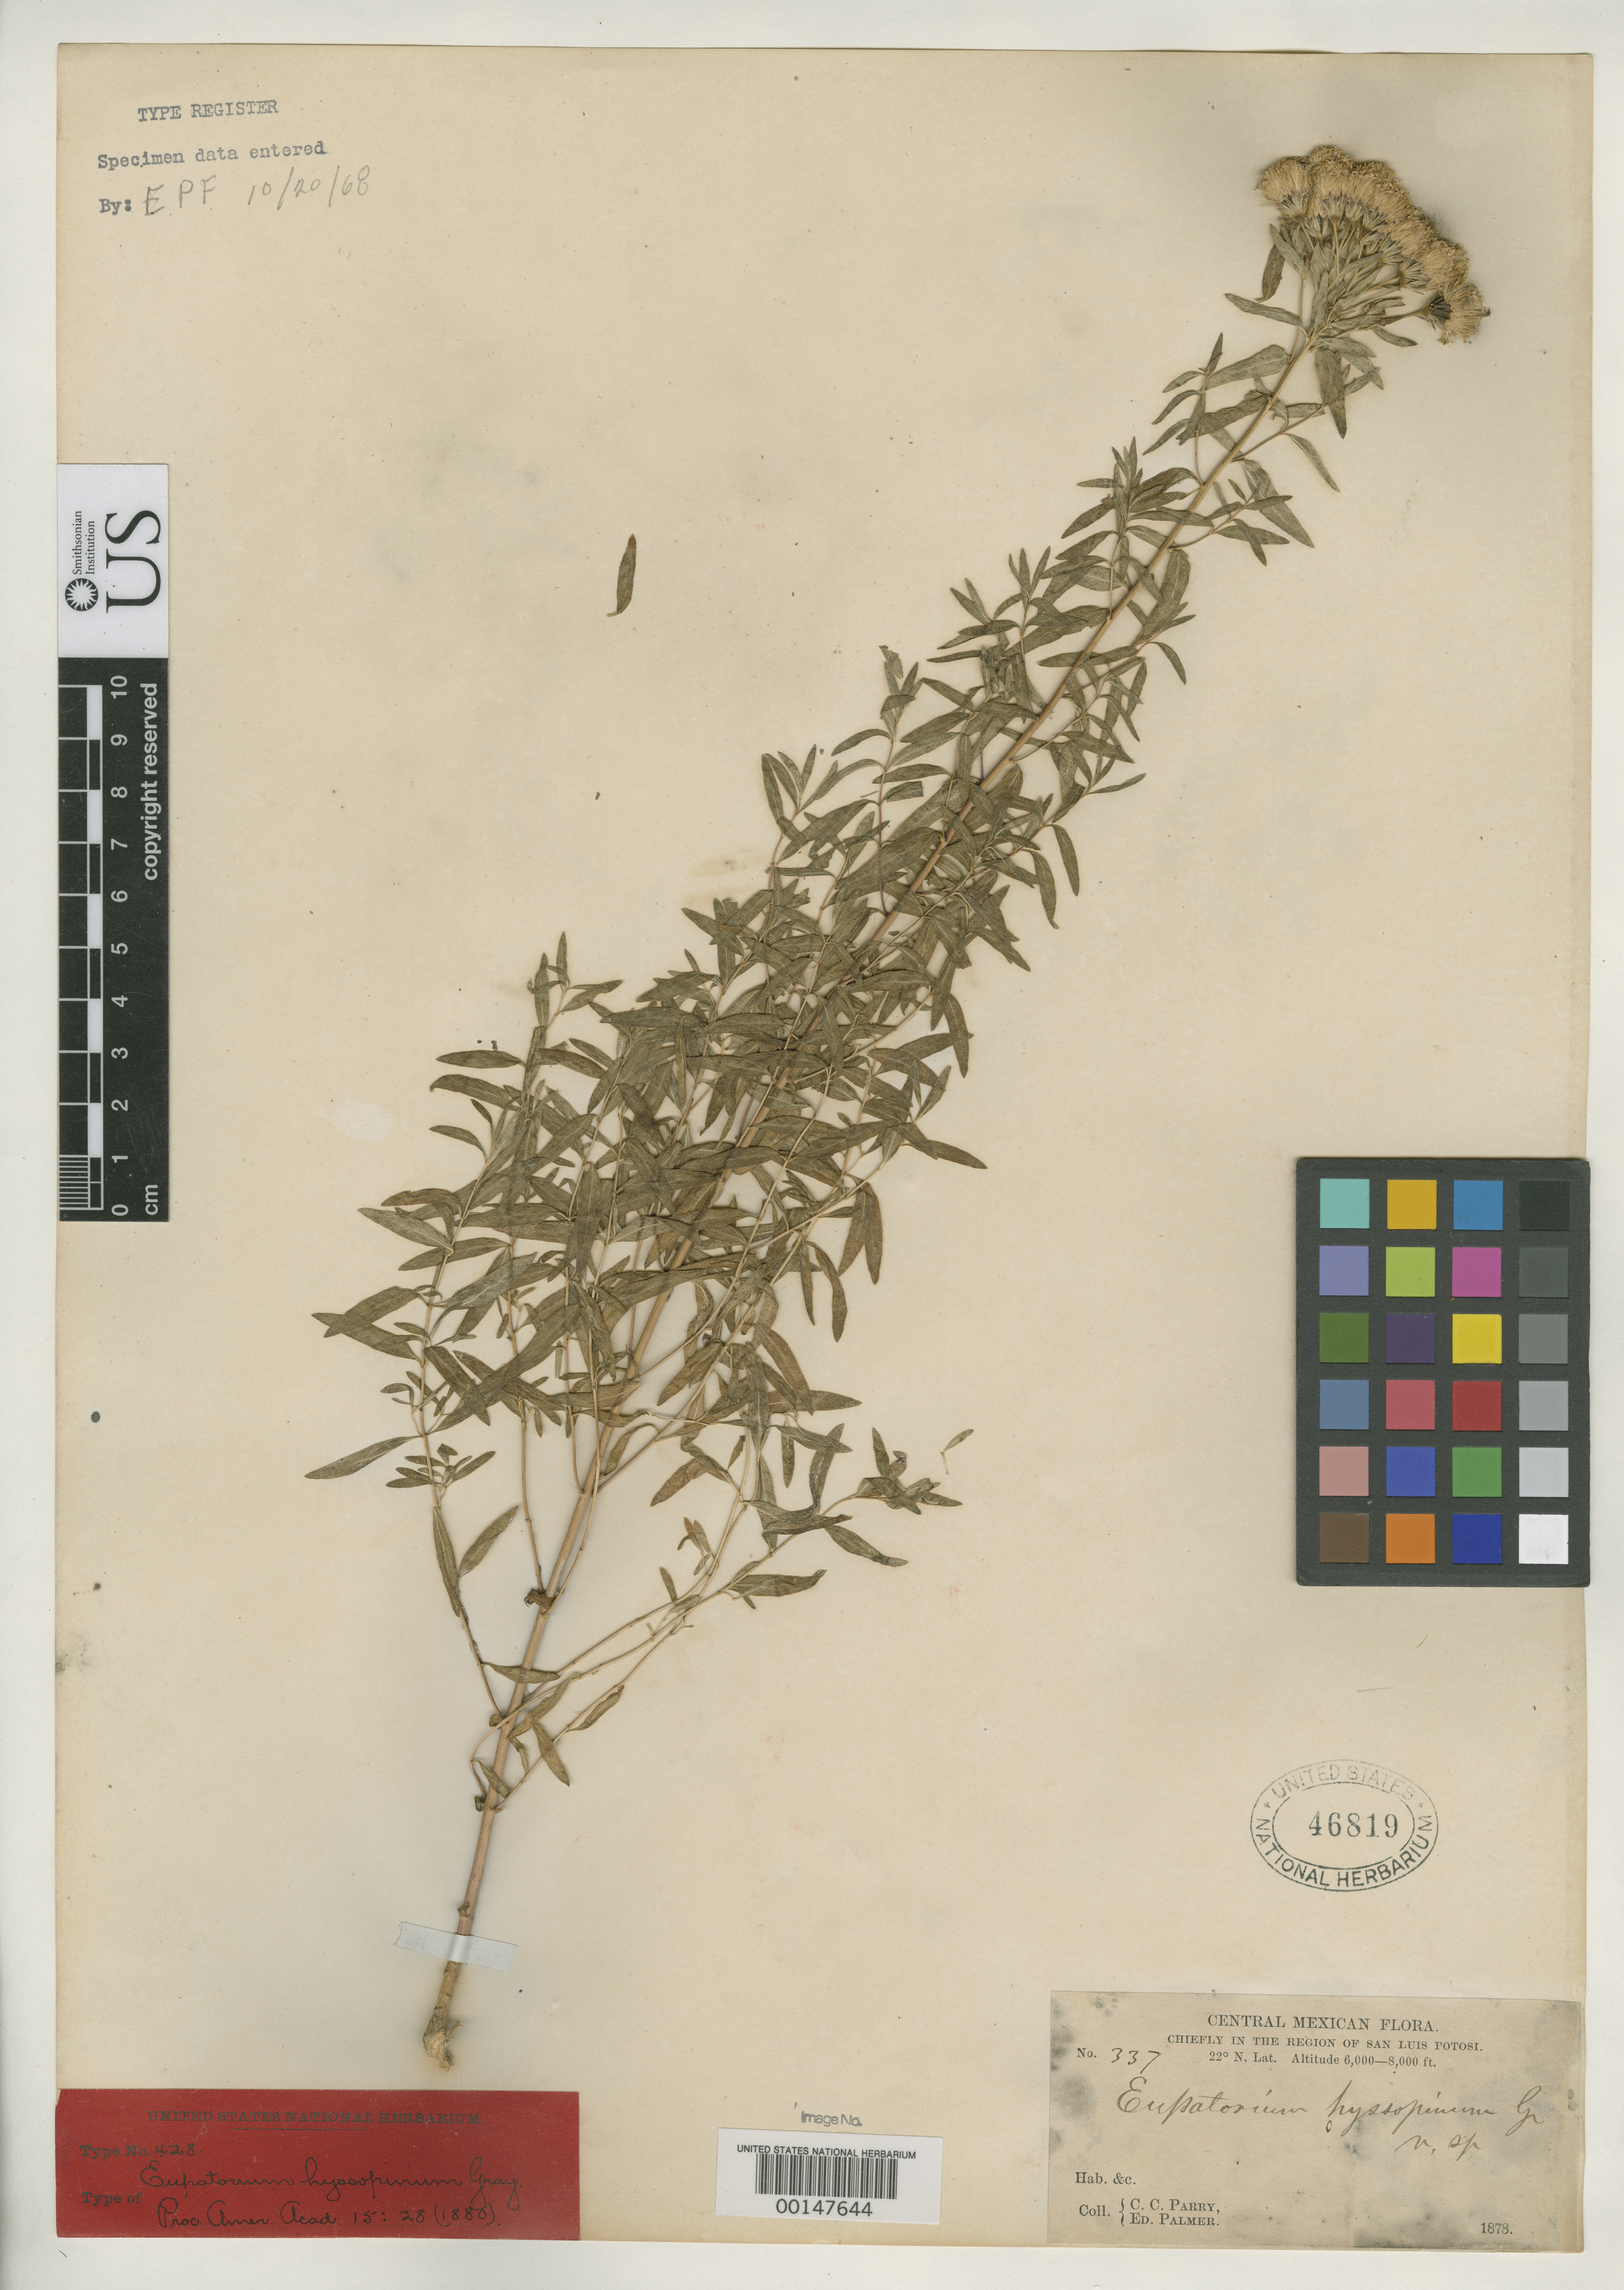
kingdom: Plantae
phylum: Tracheophyta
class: Magnoliopsida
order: Asterales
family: Asteraceae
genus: Eupatorium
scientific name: Eupatorium hyssopinum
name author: A. Gray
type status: Isotype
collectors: C. C. Parry & E. Palmer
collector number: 337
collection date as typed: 1878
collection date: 1878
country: Mexico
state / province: San Luis Potosi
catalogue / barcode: US 46819